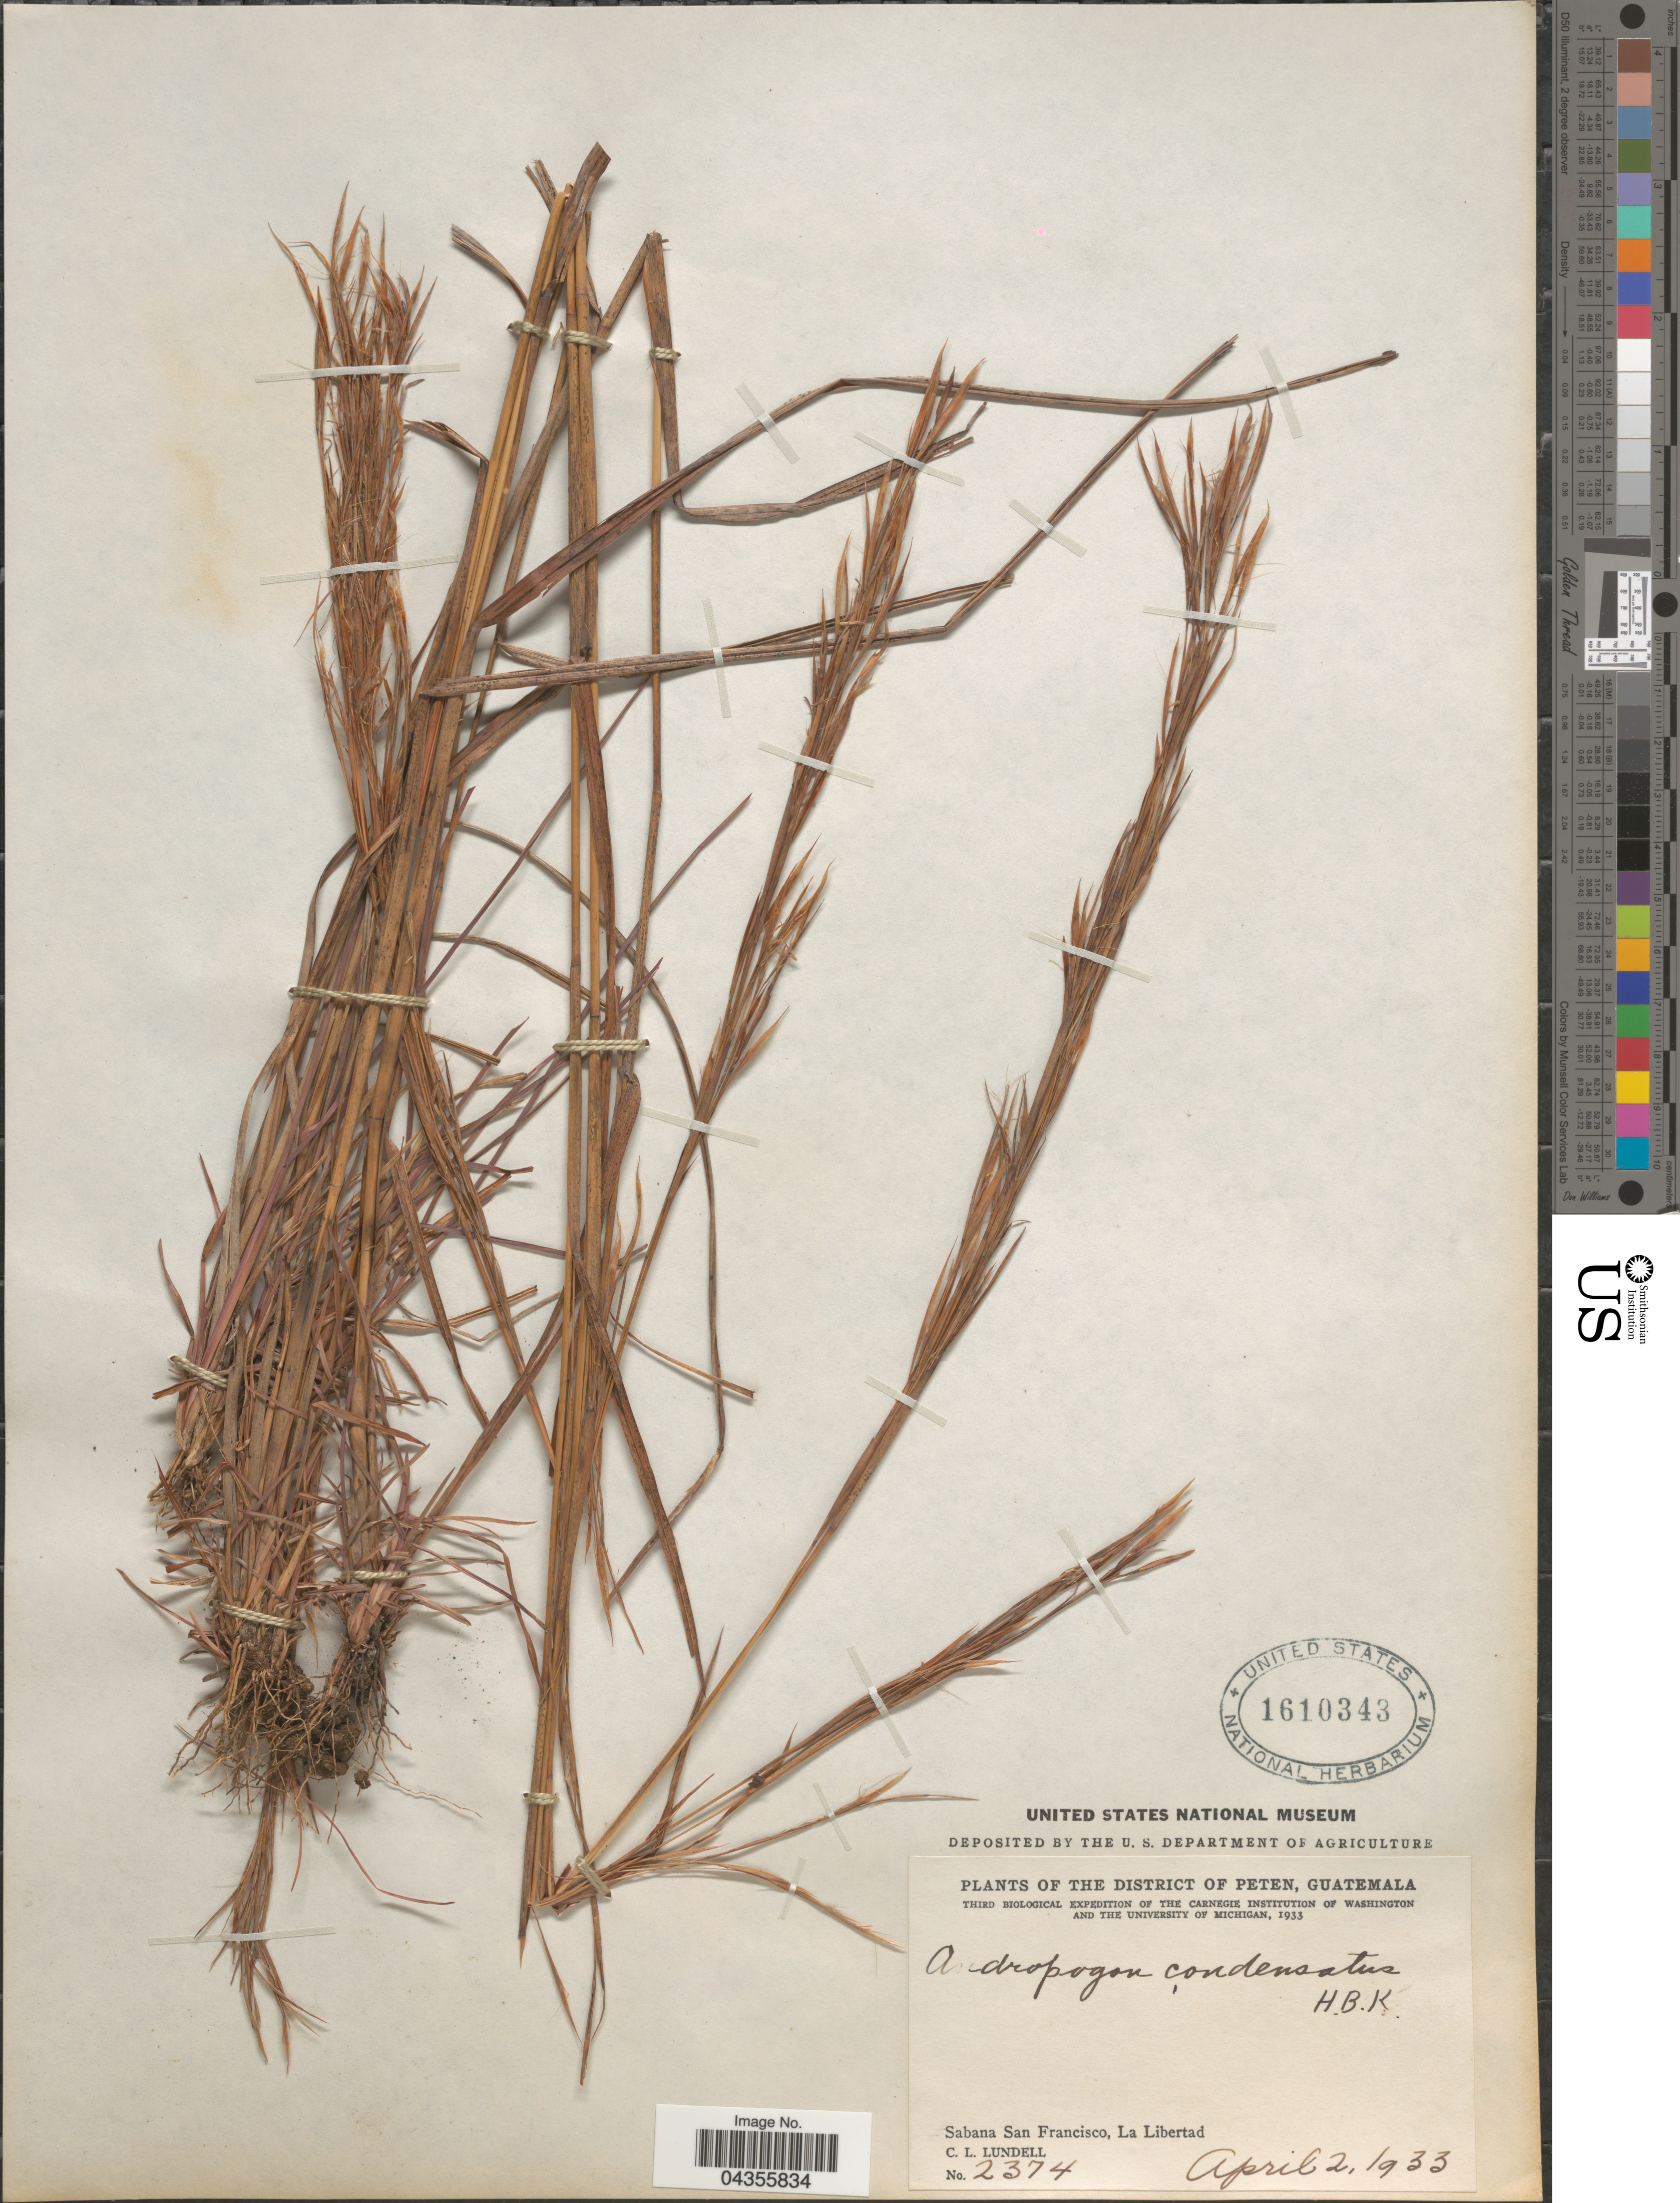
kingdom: Plantae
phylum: Tracheophyta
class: Liliopsida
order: Poales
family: Poaceae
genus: Schizachyrium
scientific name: Schizachyrium condensatum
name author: (Kunth) Nees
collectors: C. L. Lundell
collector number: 2374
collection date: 1933-04-02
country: Guatemala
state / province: El Peten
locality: The District of Peten. Third Biological Expedition of the Carnegie Institution of Washington and the University of Michigan, 1933. Sabana San Francisco, La Libertad.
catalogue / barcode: US 1610343